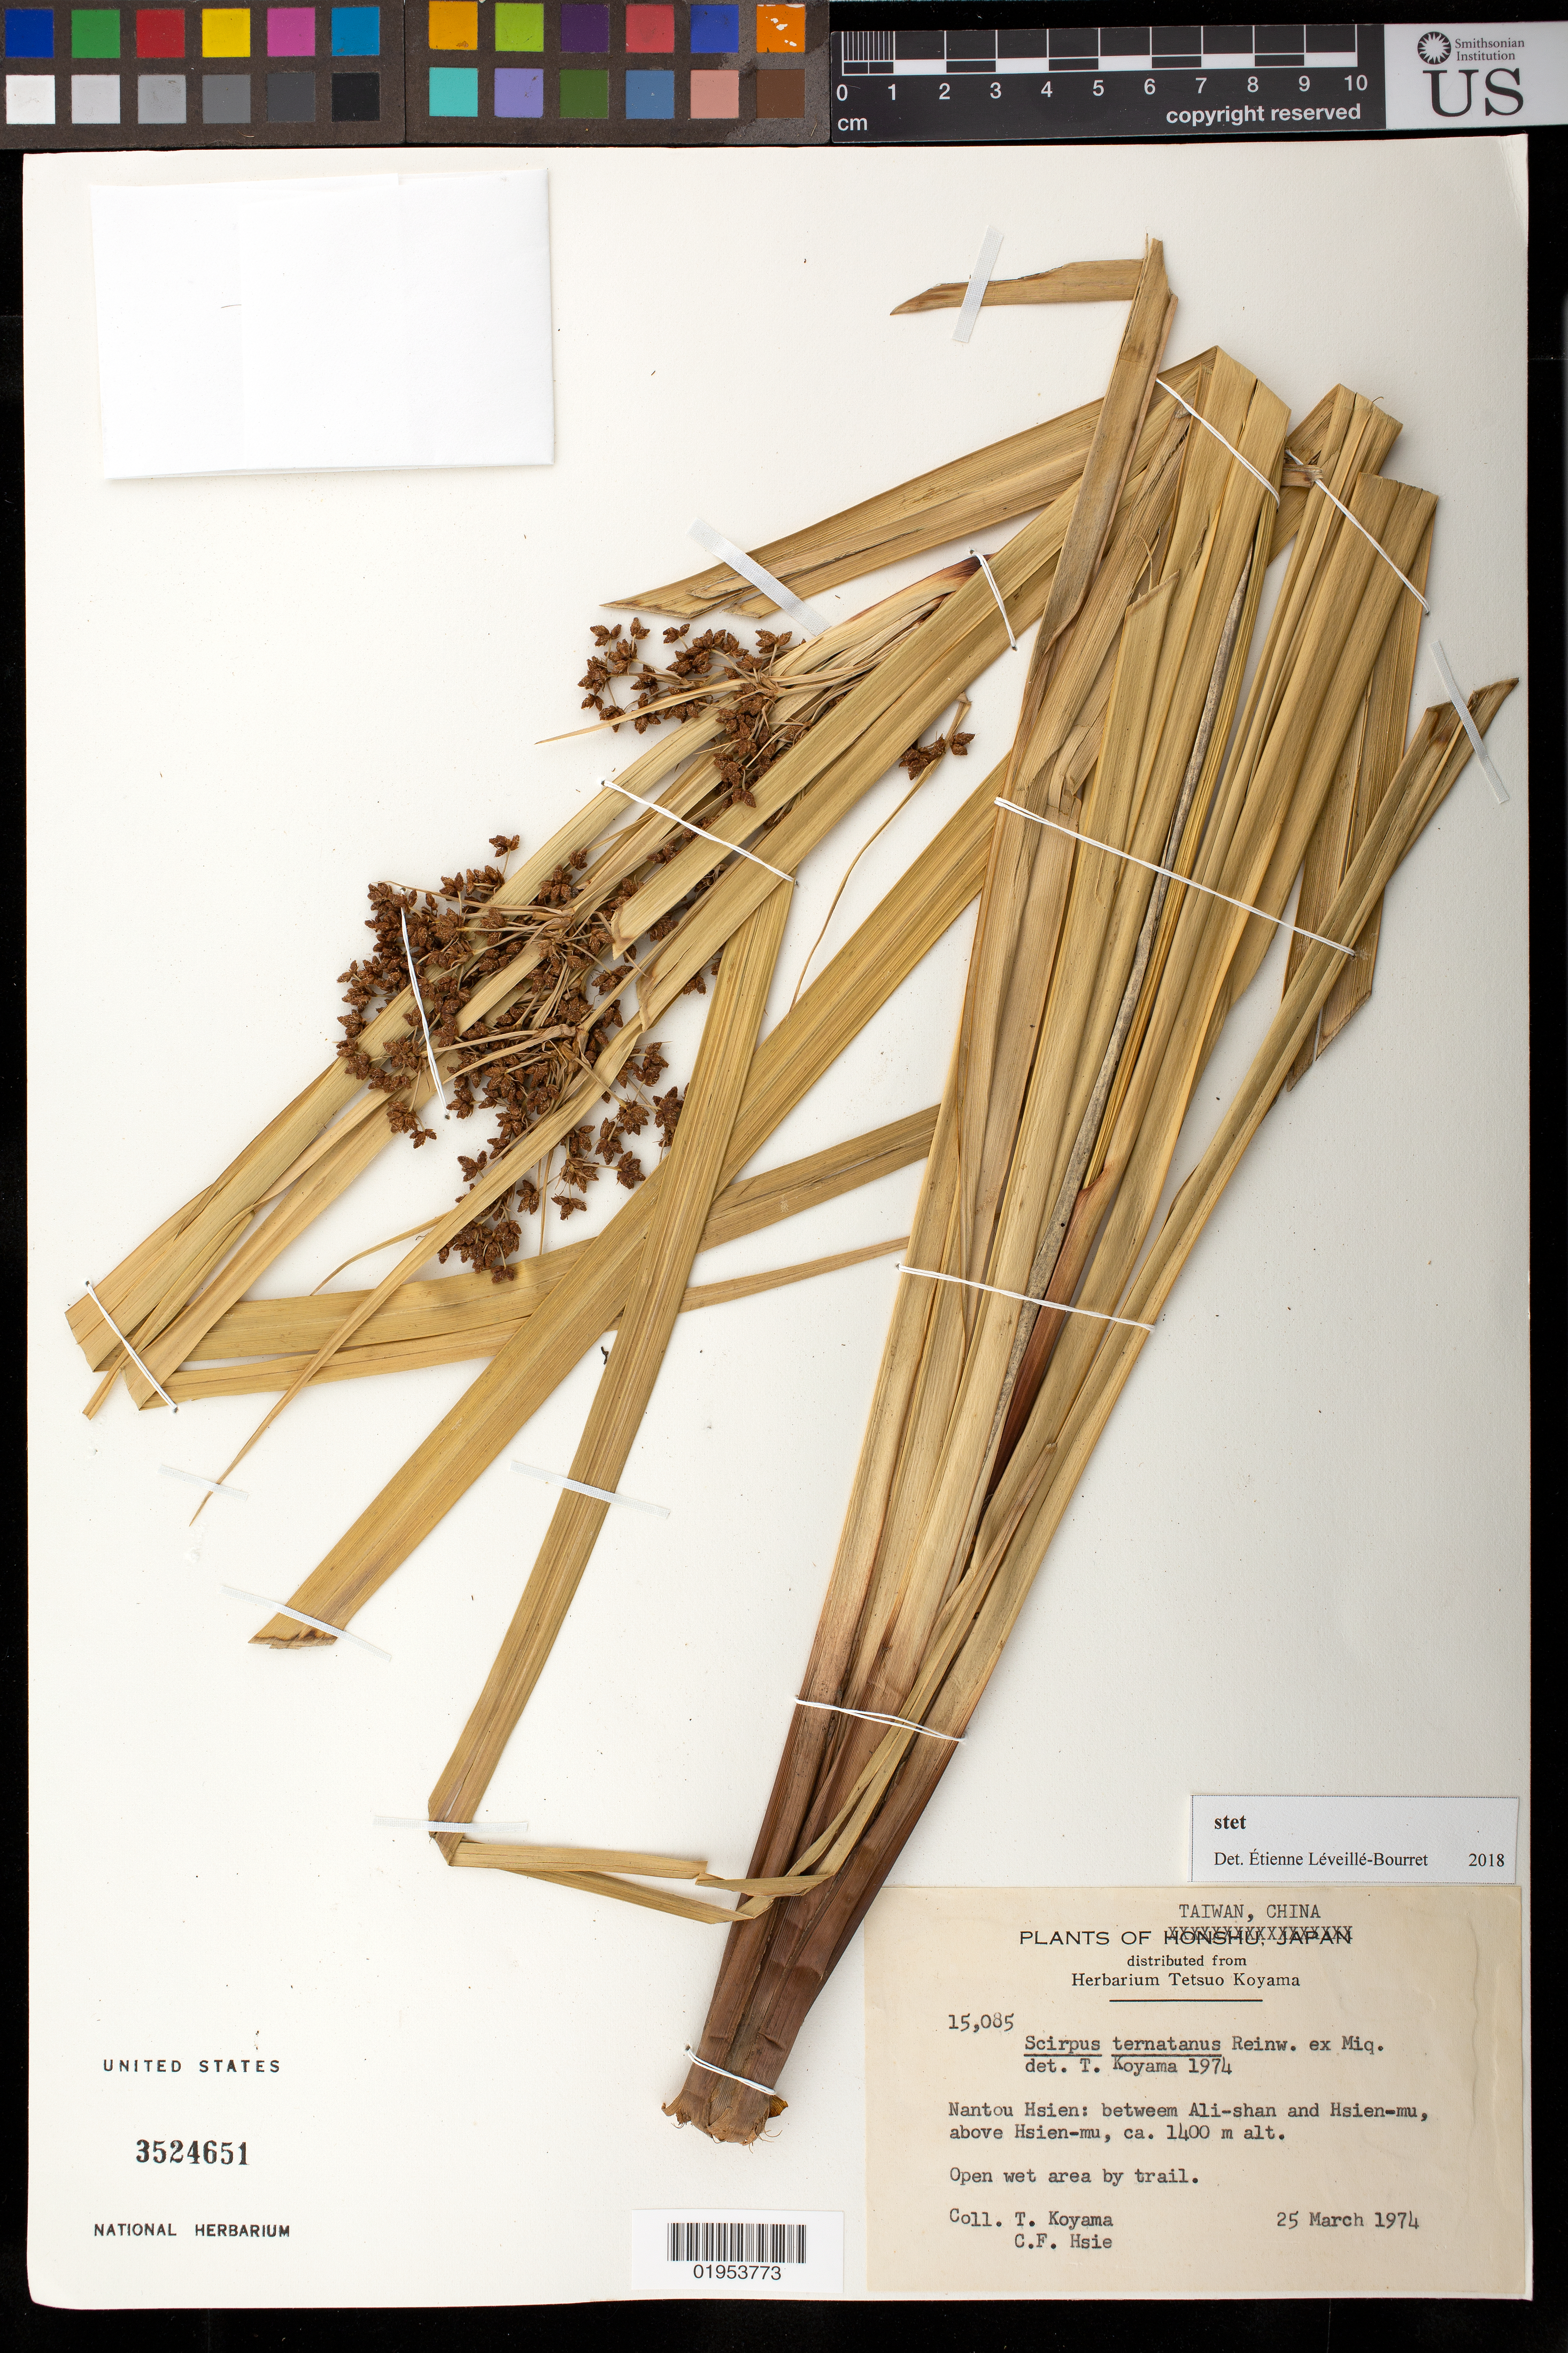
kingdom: Plantae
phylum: Tracheophyta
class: Liliopsida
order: Poales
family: Cyperaceae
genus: Scirpus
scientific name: Scirpus ternatanus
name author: Reinw. ex Miq.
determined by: Koyama, Tetsuo M.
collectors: T. Koyama & C. Hsie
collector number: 15085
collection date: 1974-03-25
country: Taiwan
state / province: Nantou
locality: between Ali-shan and Hsein-mu, above Hsein-mu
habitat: Open wet area by trail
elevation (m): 1400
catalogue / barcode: US 3524651